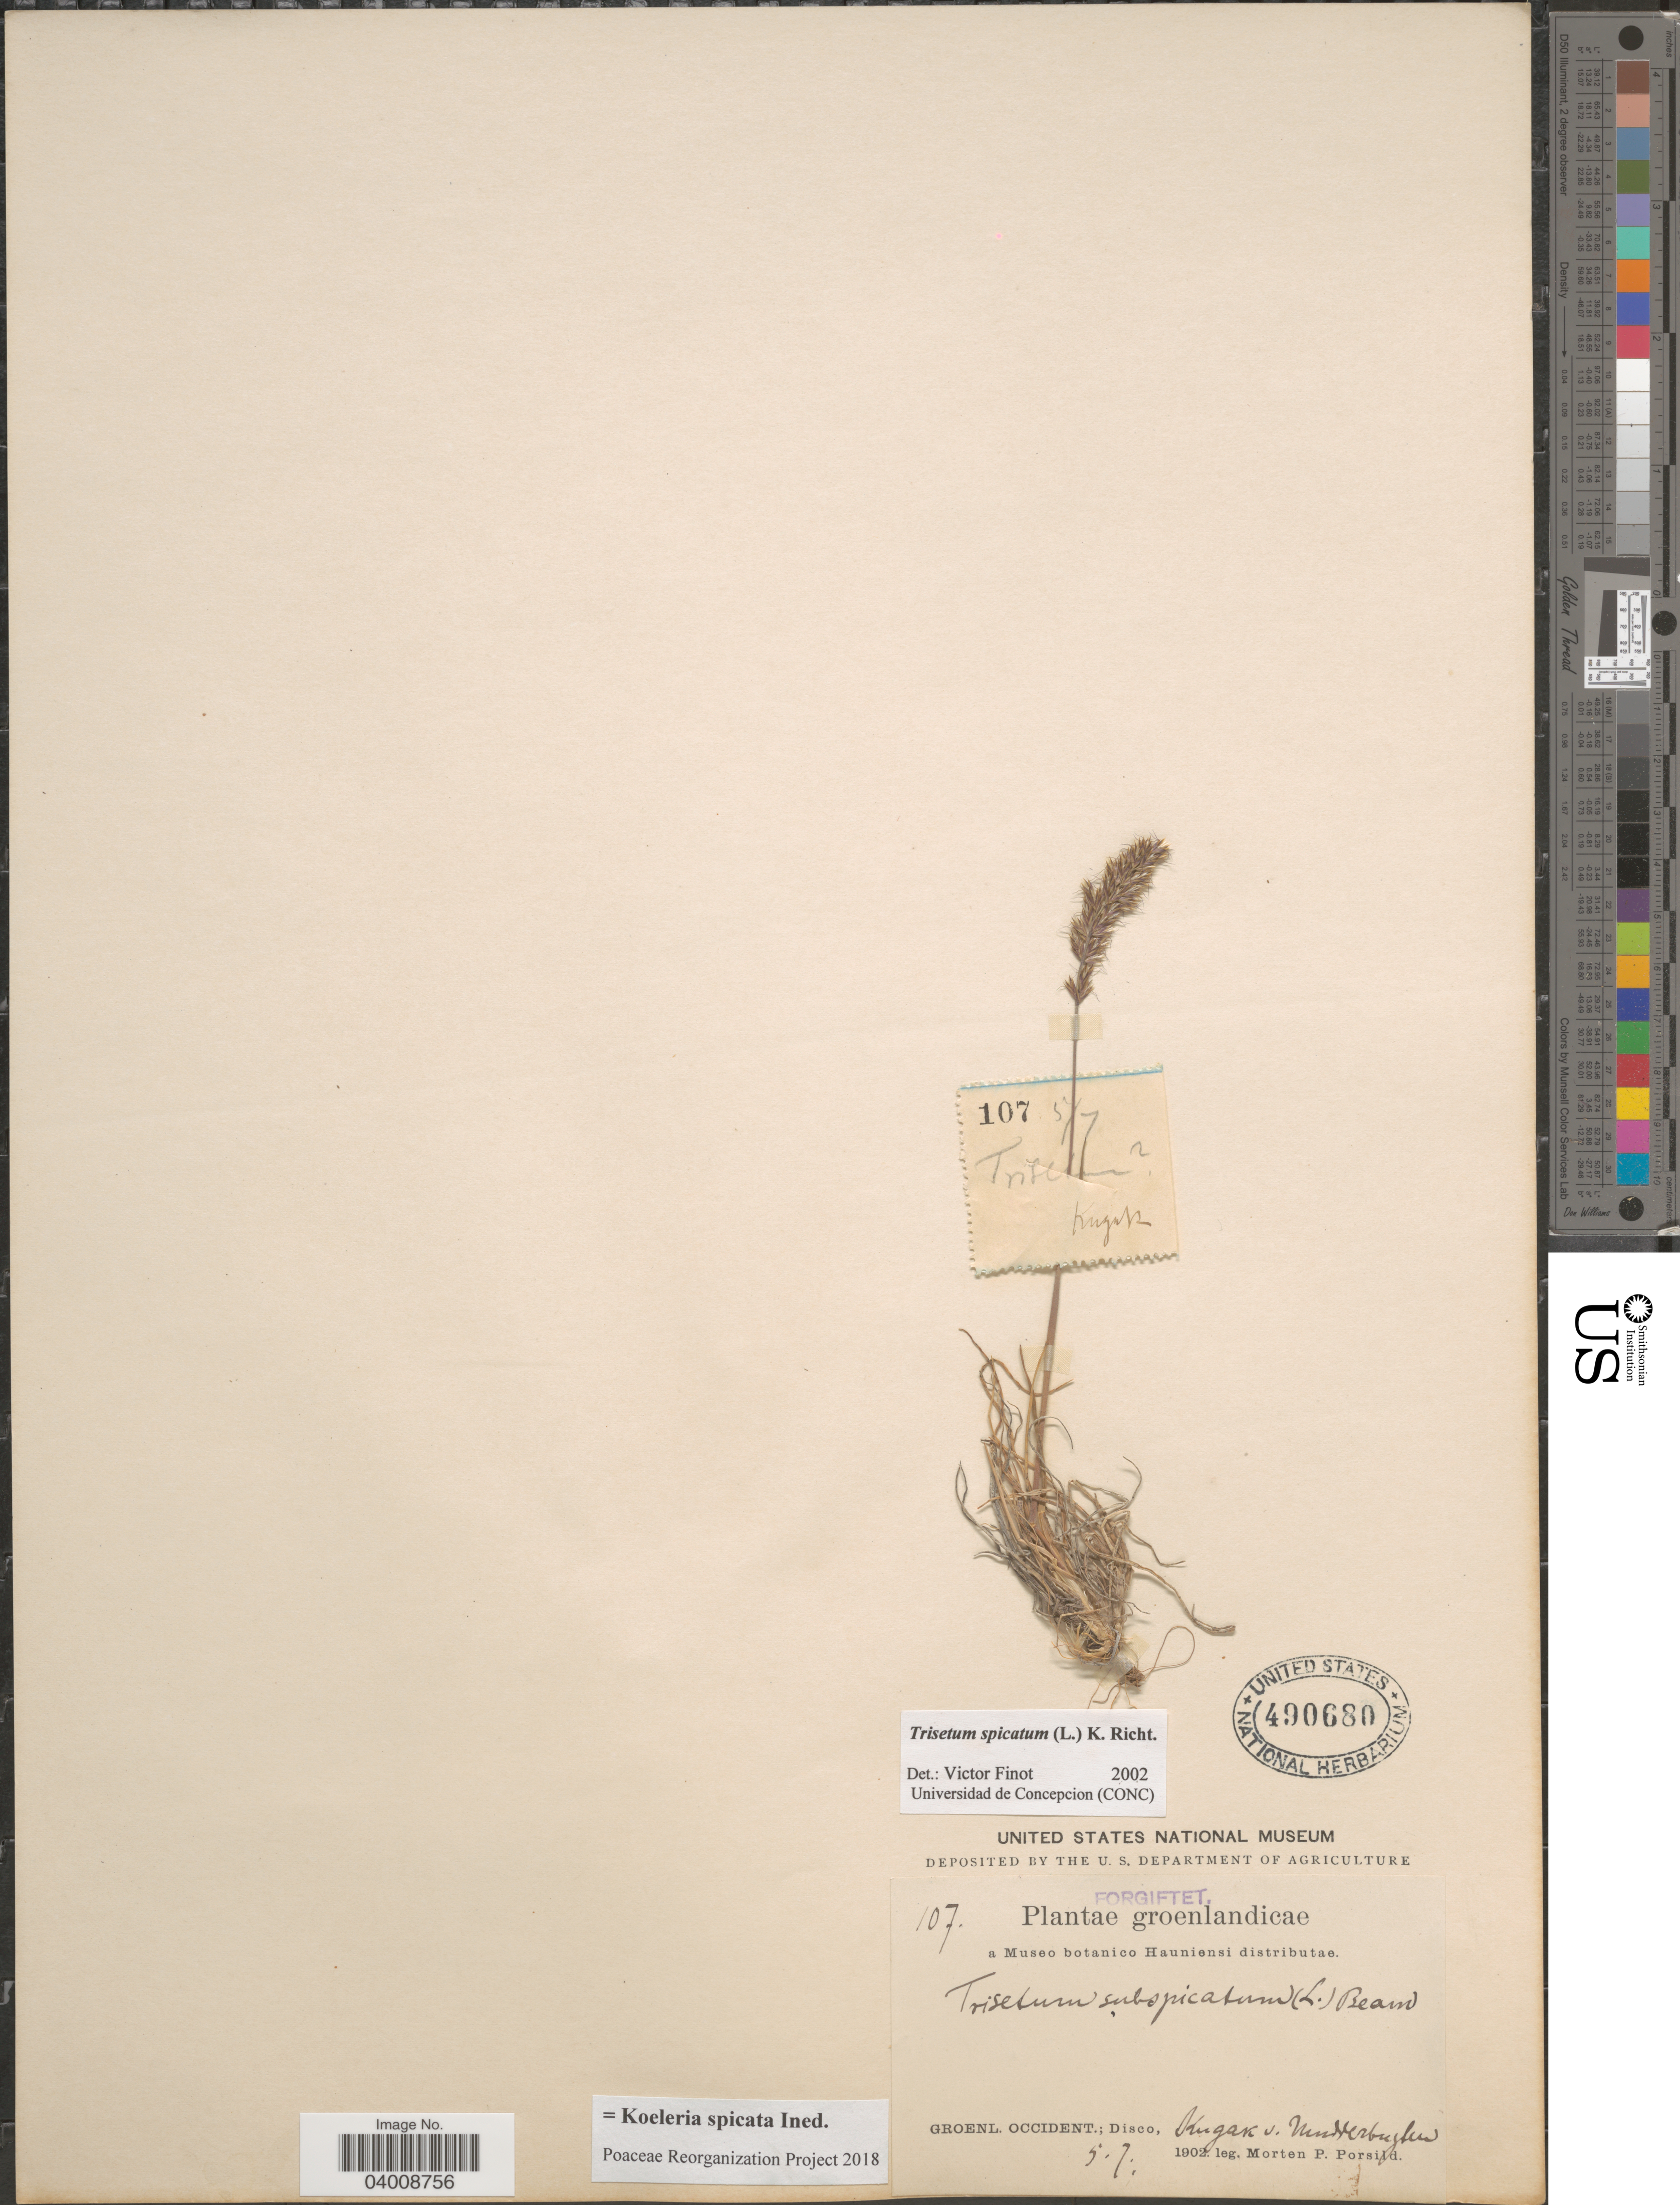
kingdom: Plantae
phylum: Tracheophyta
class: Liliopsida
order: Poales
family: Poaceae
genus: Koeleria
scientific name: Koeleria spicata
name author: (L.) Barberá et al.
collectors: M. P. Porsild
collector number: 107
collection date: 1902-07-05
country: Greenland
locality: Groenlandicae. Groenl. Occident.; Disco, Kugak v. Mudderbugt.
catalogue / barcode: US 490680